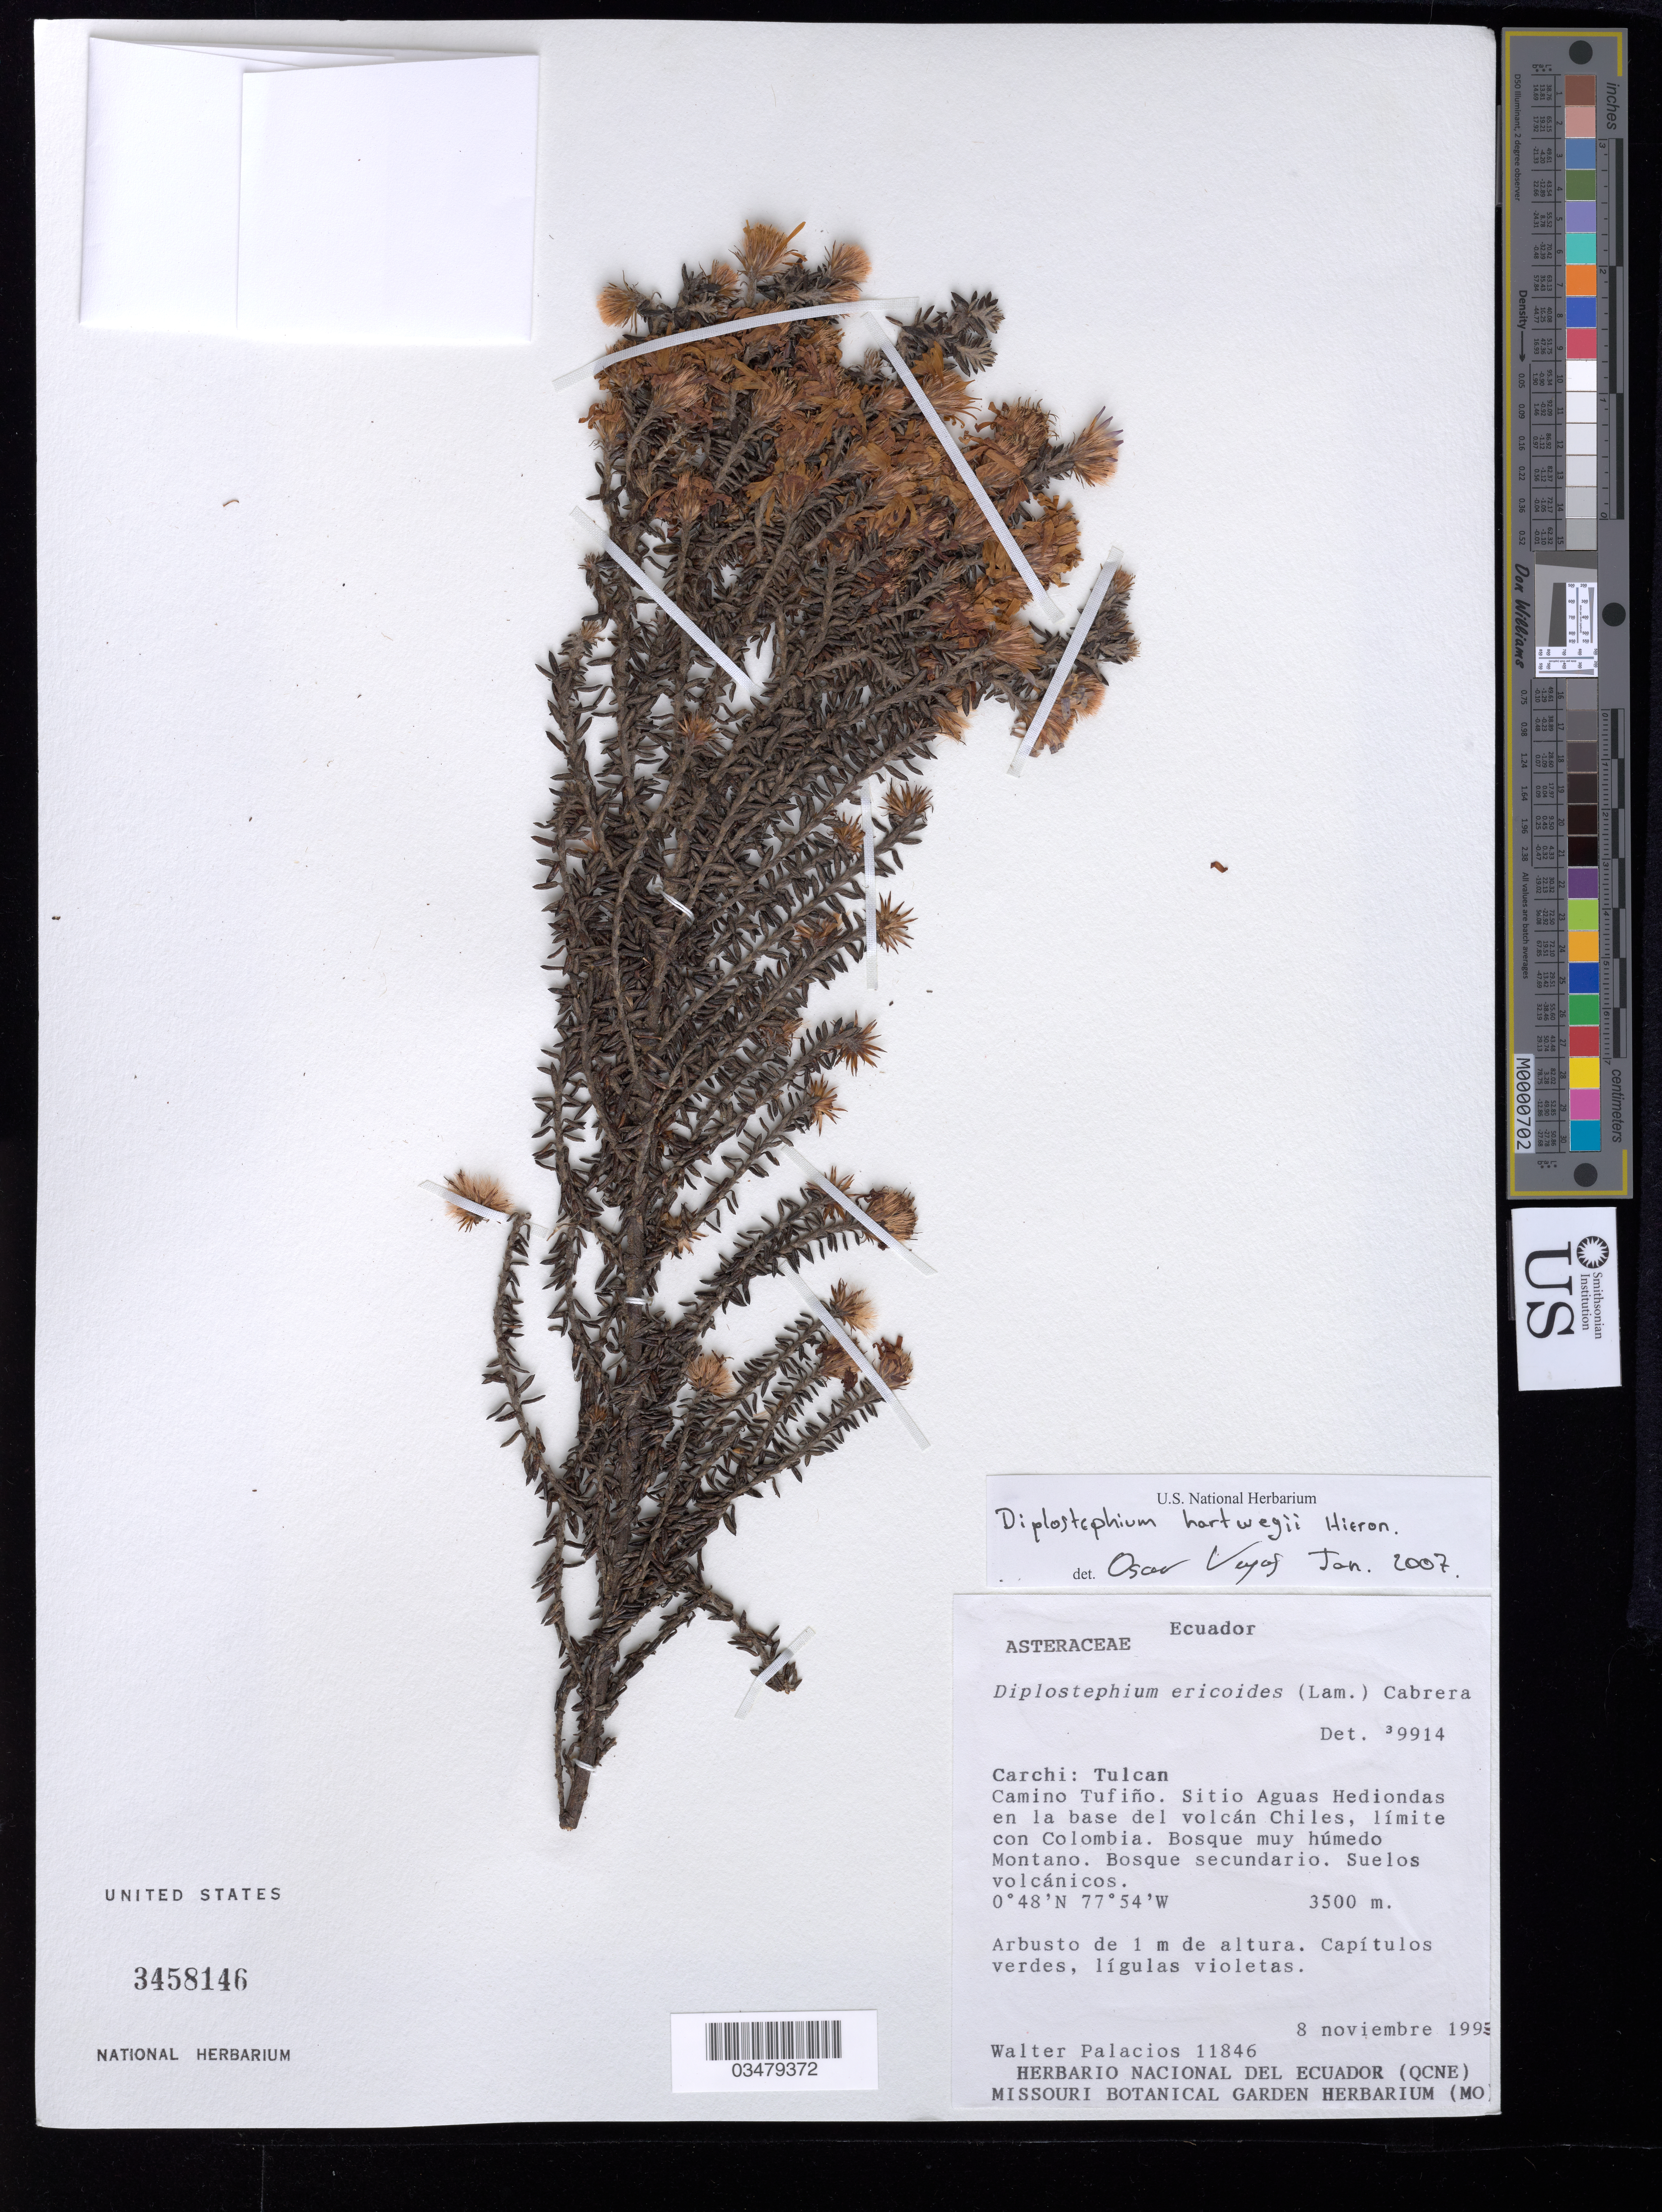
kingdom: Plantae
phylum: Tracheophyta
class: Magnoliopsida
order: Asterales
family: Asteraceae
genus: Diplostephium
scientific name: Diplostephium hartwegii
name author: Hieron.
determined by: Vargas, Oscar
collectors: W. Palacios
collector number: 11846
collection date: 1993-11-08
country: Ecuador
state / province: Carchi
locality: Carchi: Tulcan Canton, Camino Tufio, Sitio Agua Hediondas, en la base del volcan Chiles, limite con Colombia, Bosque muy humedo Montano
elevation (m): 3500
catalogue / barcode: US 3458146